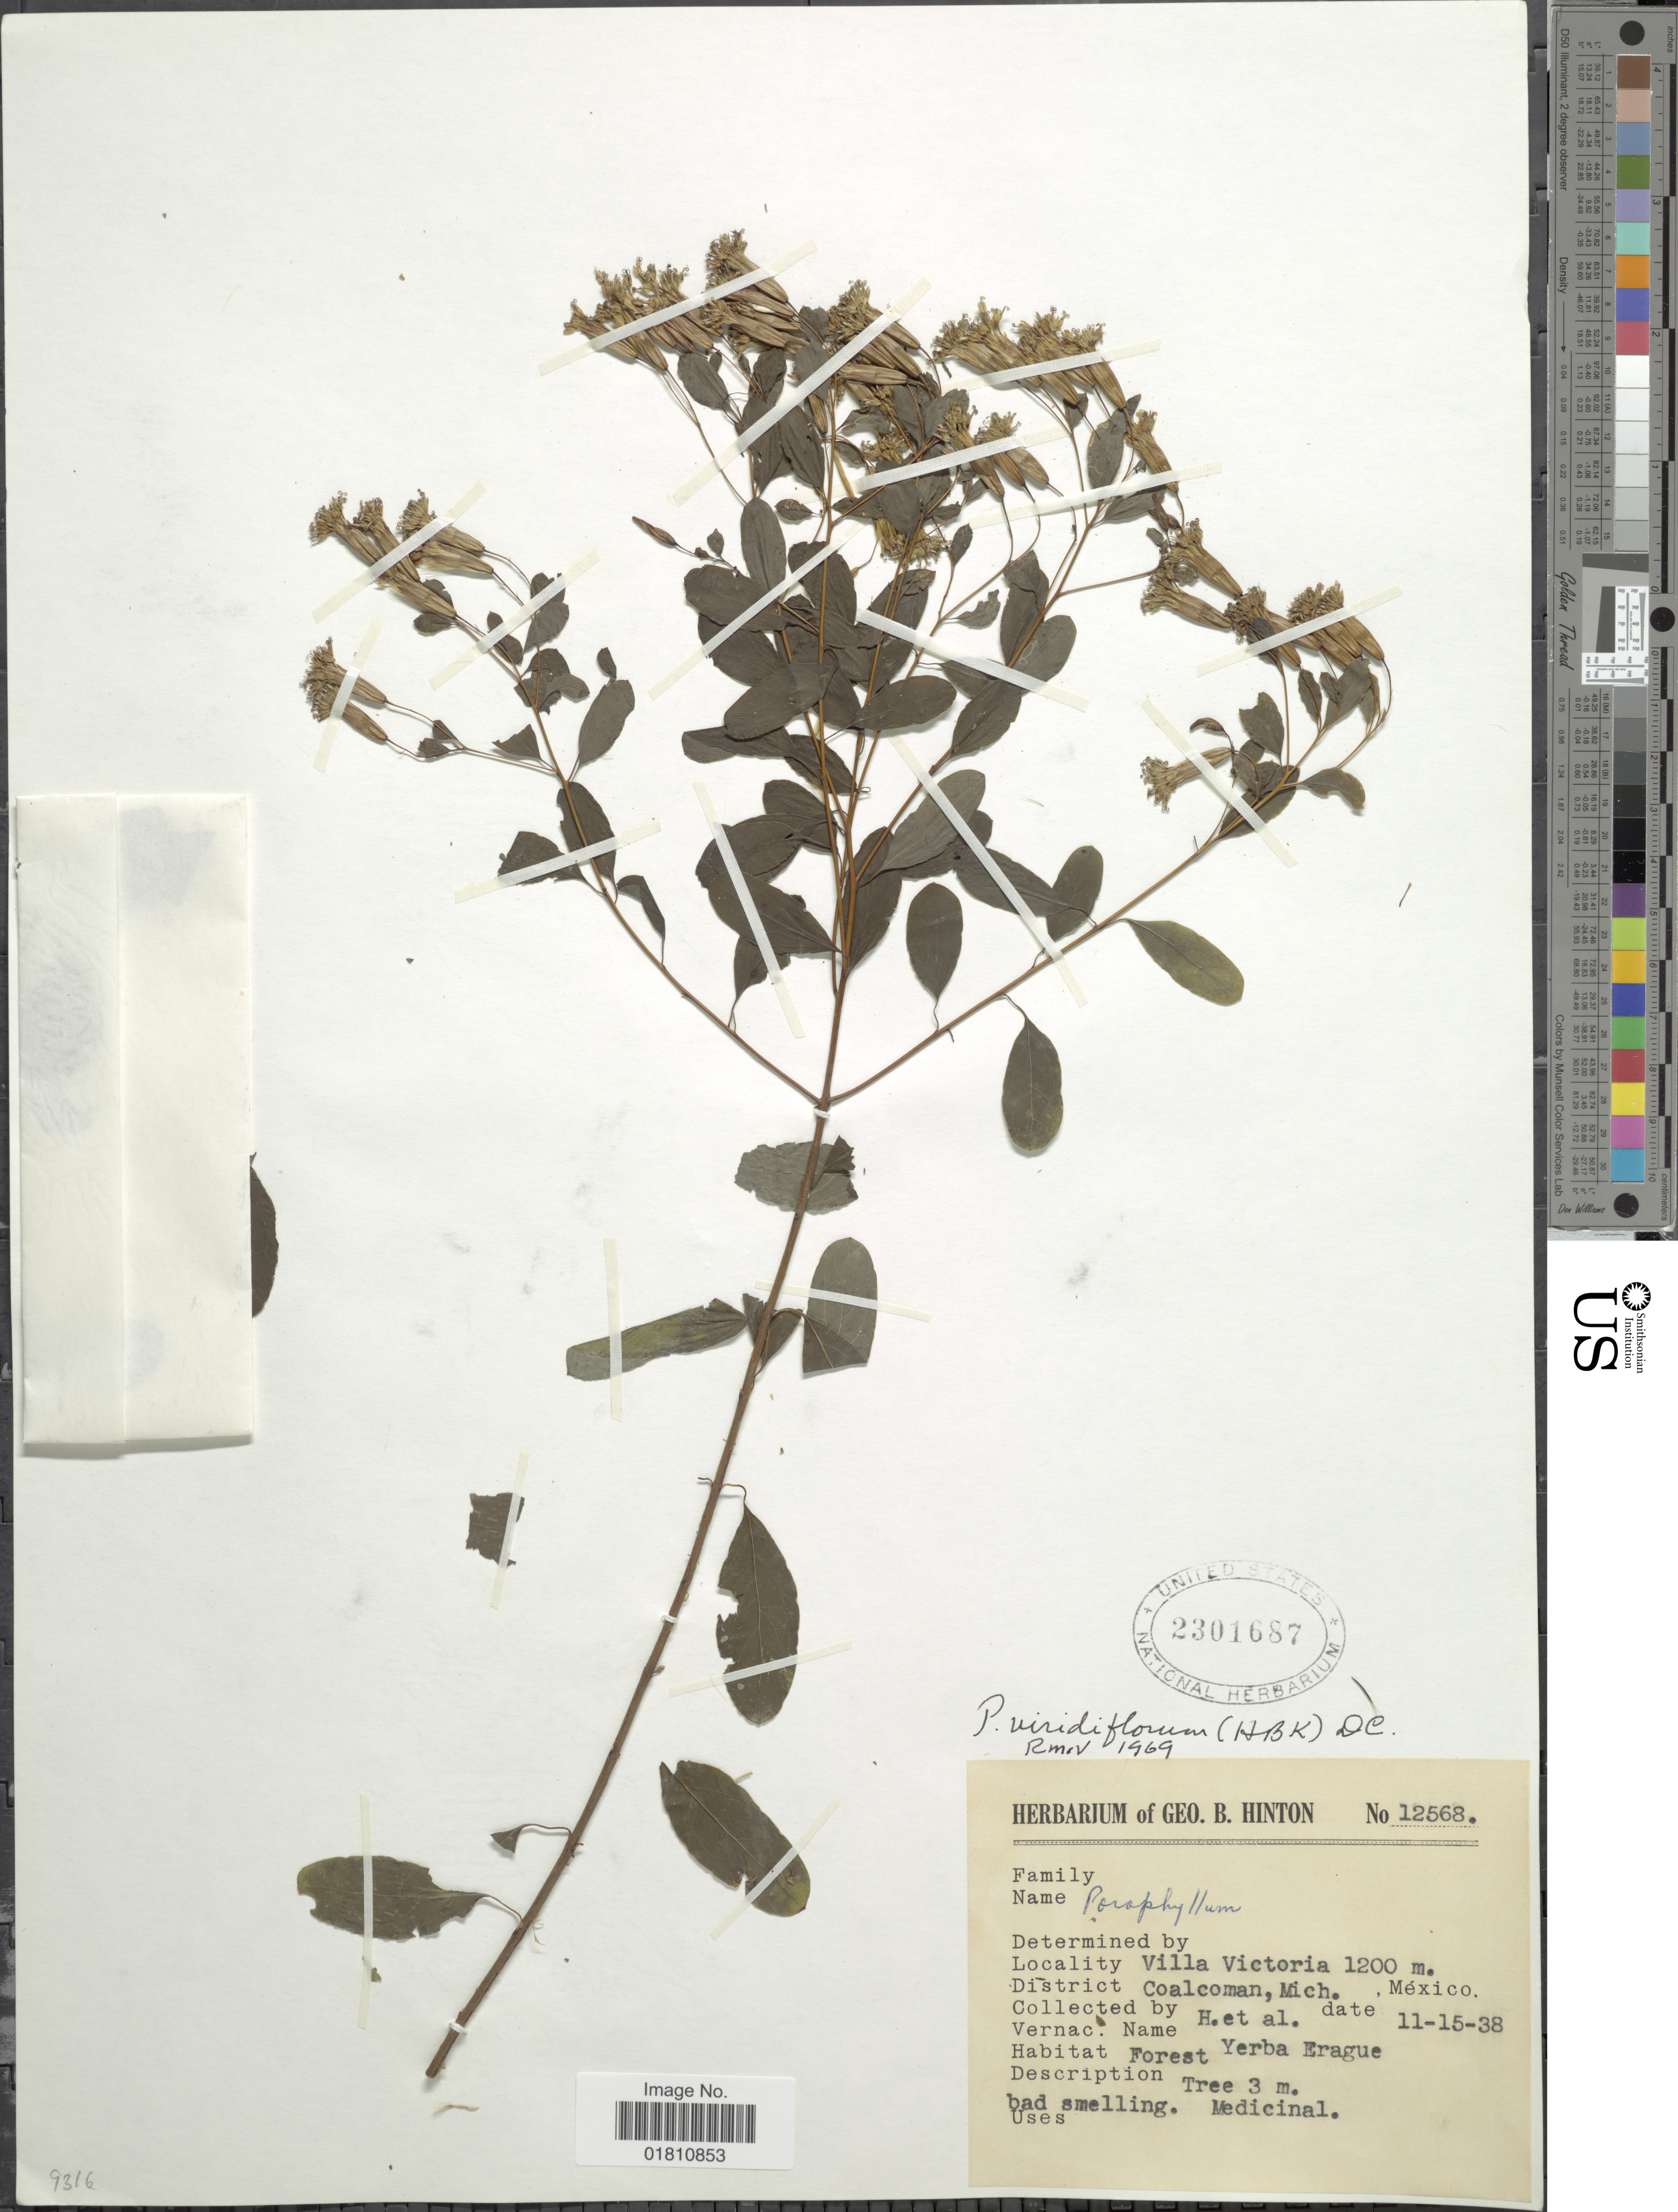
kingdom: Plantae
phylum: Tracheophyta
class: Magnoliopsida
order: Asterales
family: Asteraceae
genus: Porophyllum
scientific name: Porophyllum viridiflorum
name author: (Kunth) DC.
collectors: G. B. Hinton & et al.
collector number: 12568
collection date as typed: Transcribed d/m/y: 15/11/38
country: Mexico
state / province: Michoacán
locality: Villa Victoria, District Coalcoman.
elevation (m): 1200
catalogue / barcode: US 2301687